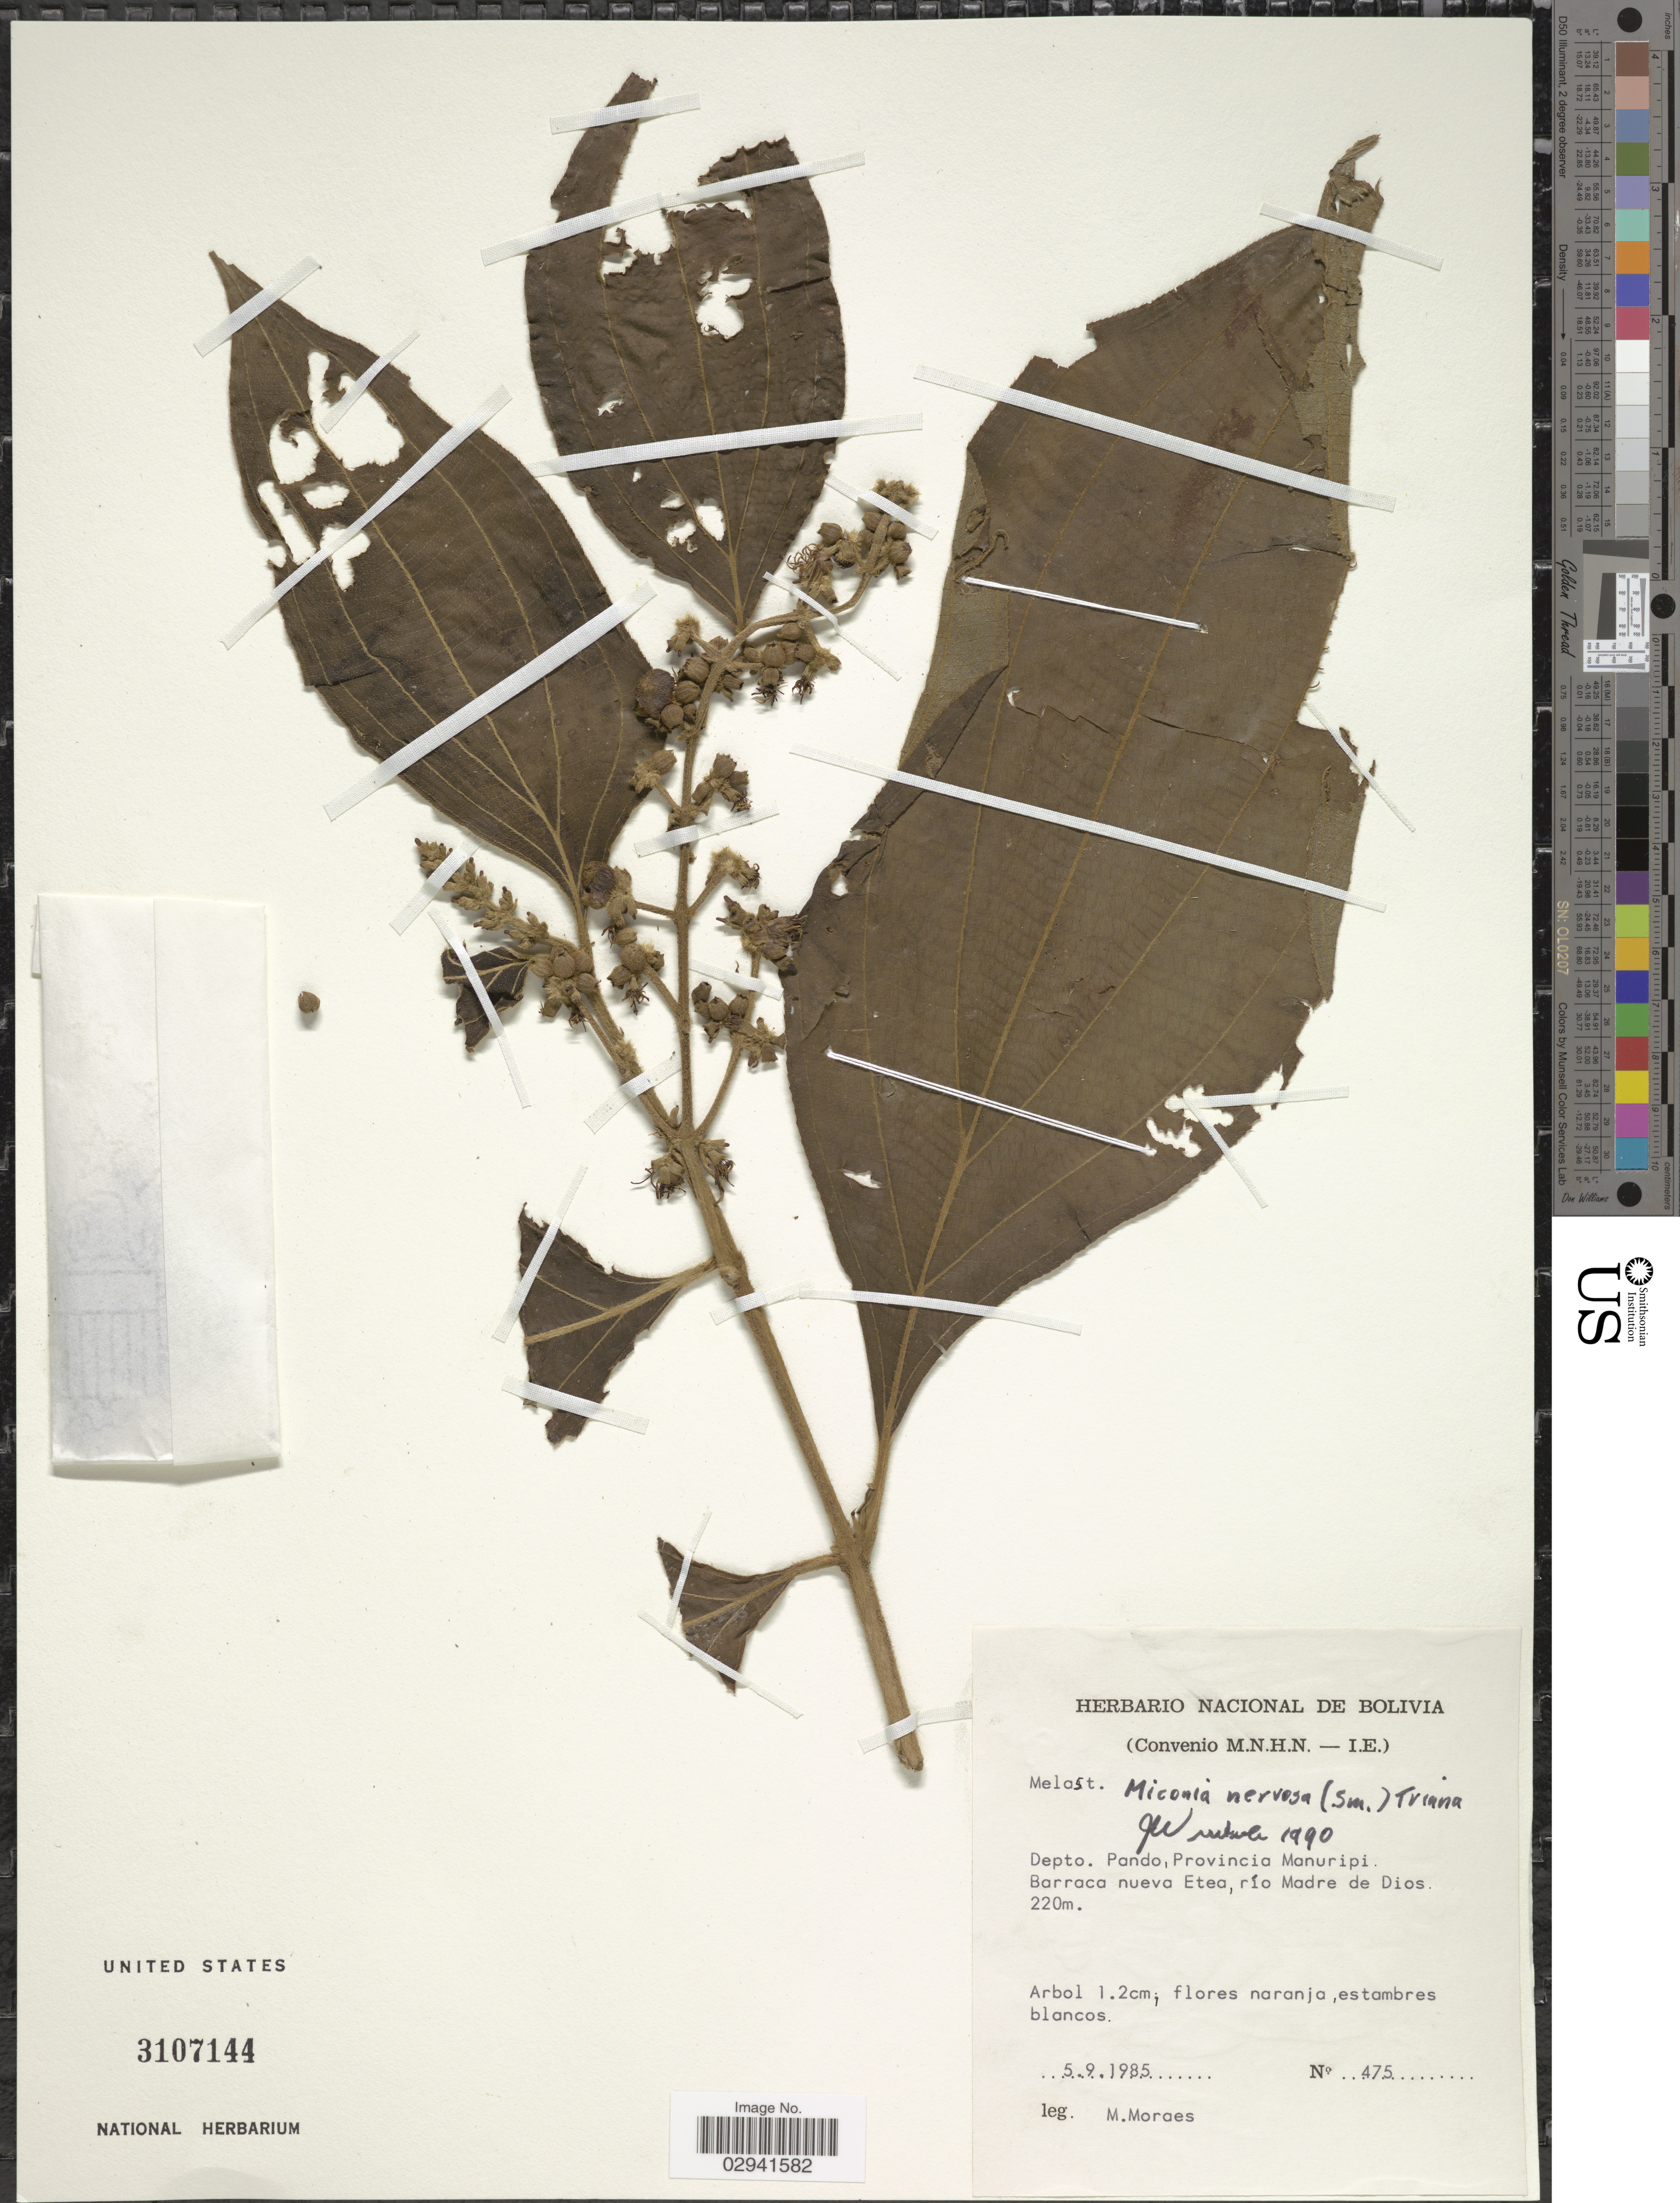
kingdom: Plantae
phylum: Tracheophyta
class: Magnoliopsida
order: Myrtales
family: Melastomataceae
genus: Miconia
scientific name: Miconia nervosa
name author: (Sm.) Triana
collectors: M. Moraes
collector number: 475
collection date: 1985-09-05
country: Bolivia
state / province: Pando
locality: Depto. Pando, Provincia Manuripi. Barraca nueva Etea, río Madre de Dios.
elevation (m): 220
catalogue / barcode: US 3107144